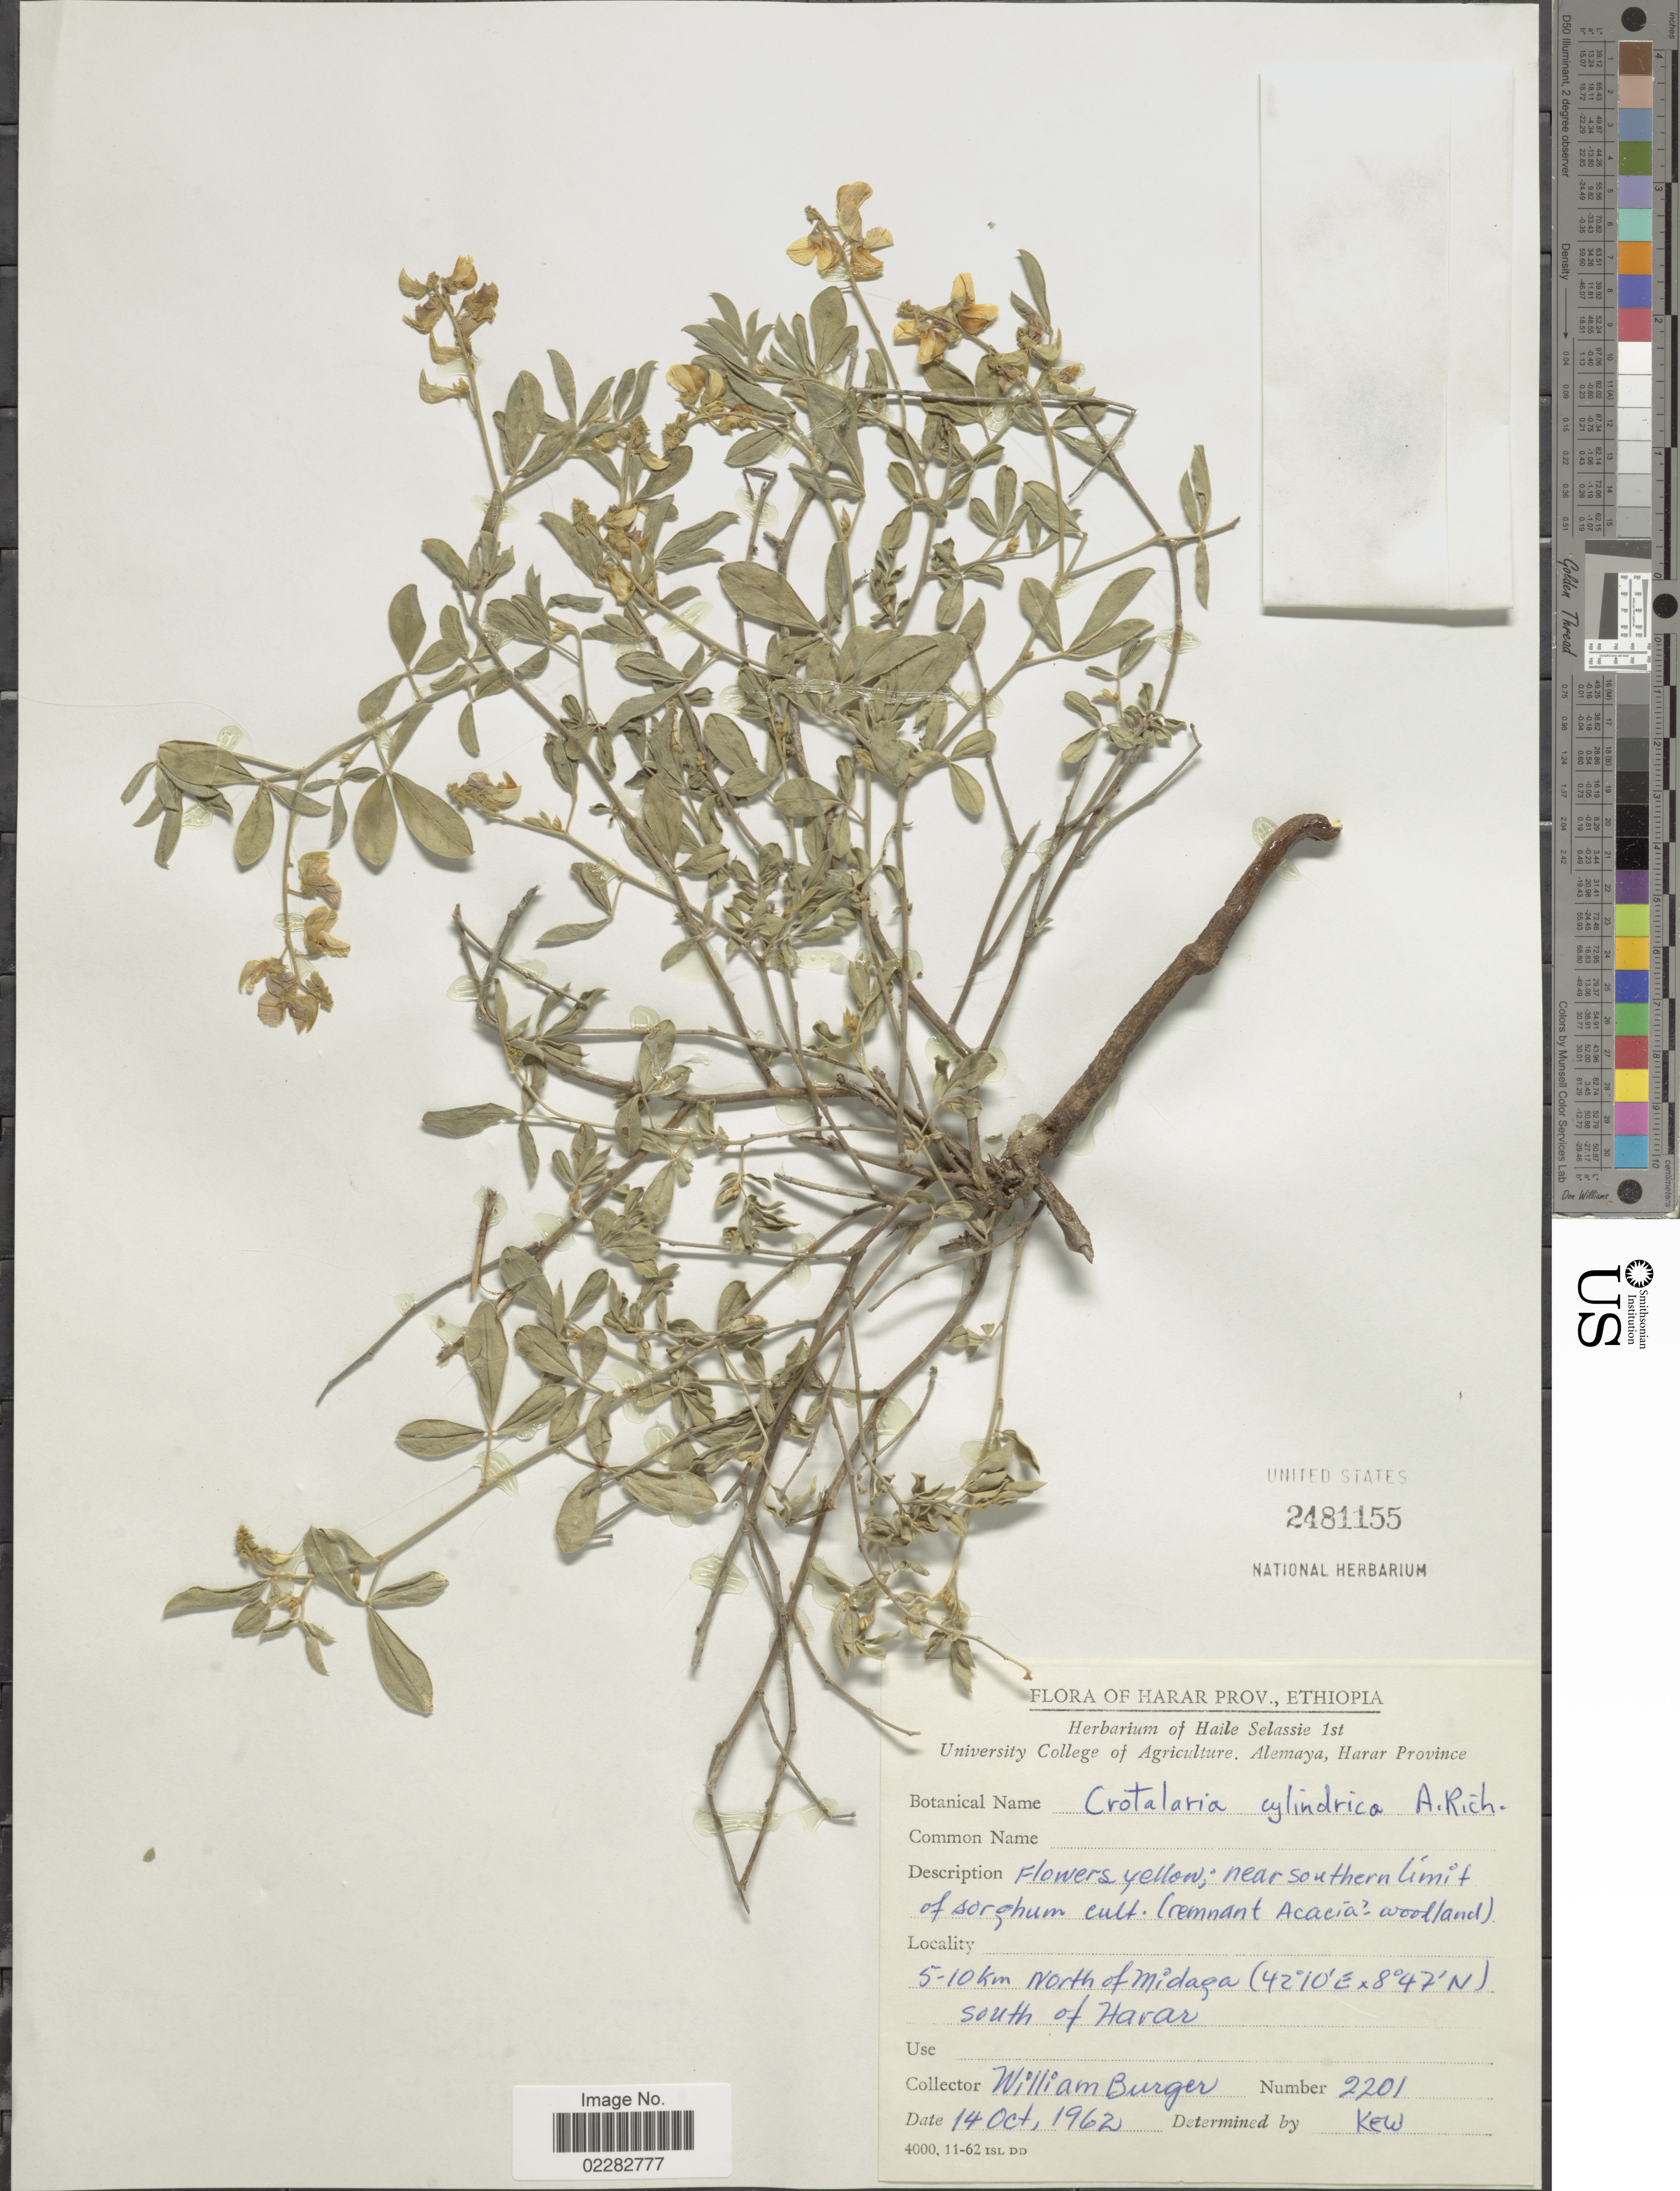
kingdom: Plantae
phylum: Tracheophyta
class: Magnoliopsida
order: Fabales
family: Fabaceae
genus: Crotalaria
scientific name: Crotalaria cylindrica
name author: A. Rich.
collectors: W. Burger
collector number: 2201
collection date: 1962-10-14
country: Ethiopia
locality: Harar Prov., 5-10 km north of Midaga, south of Harar, cult. [unsure placement]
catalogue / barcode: US 2481155